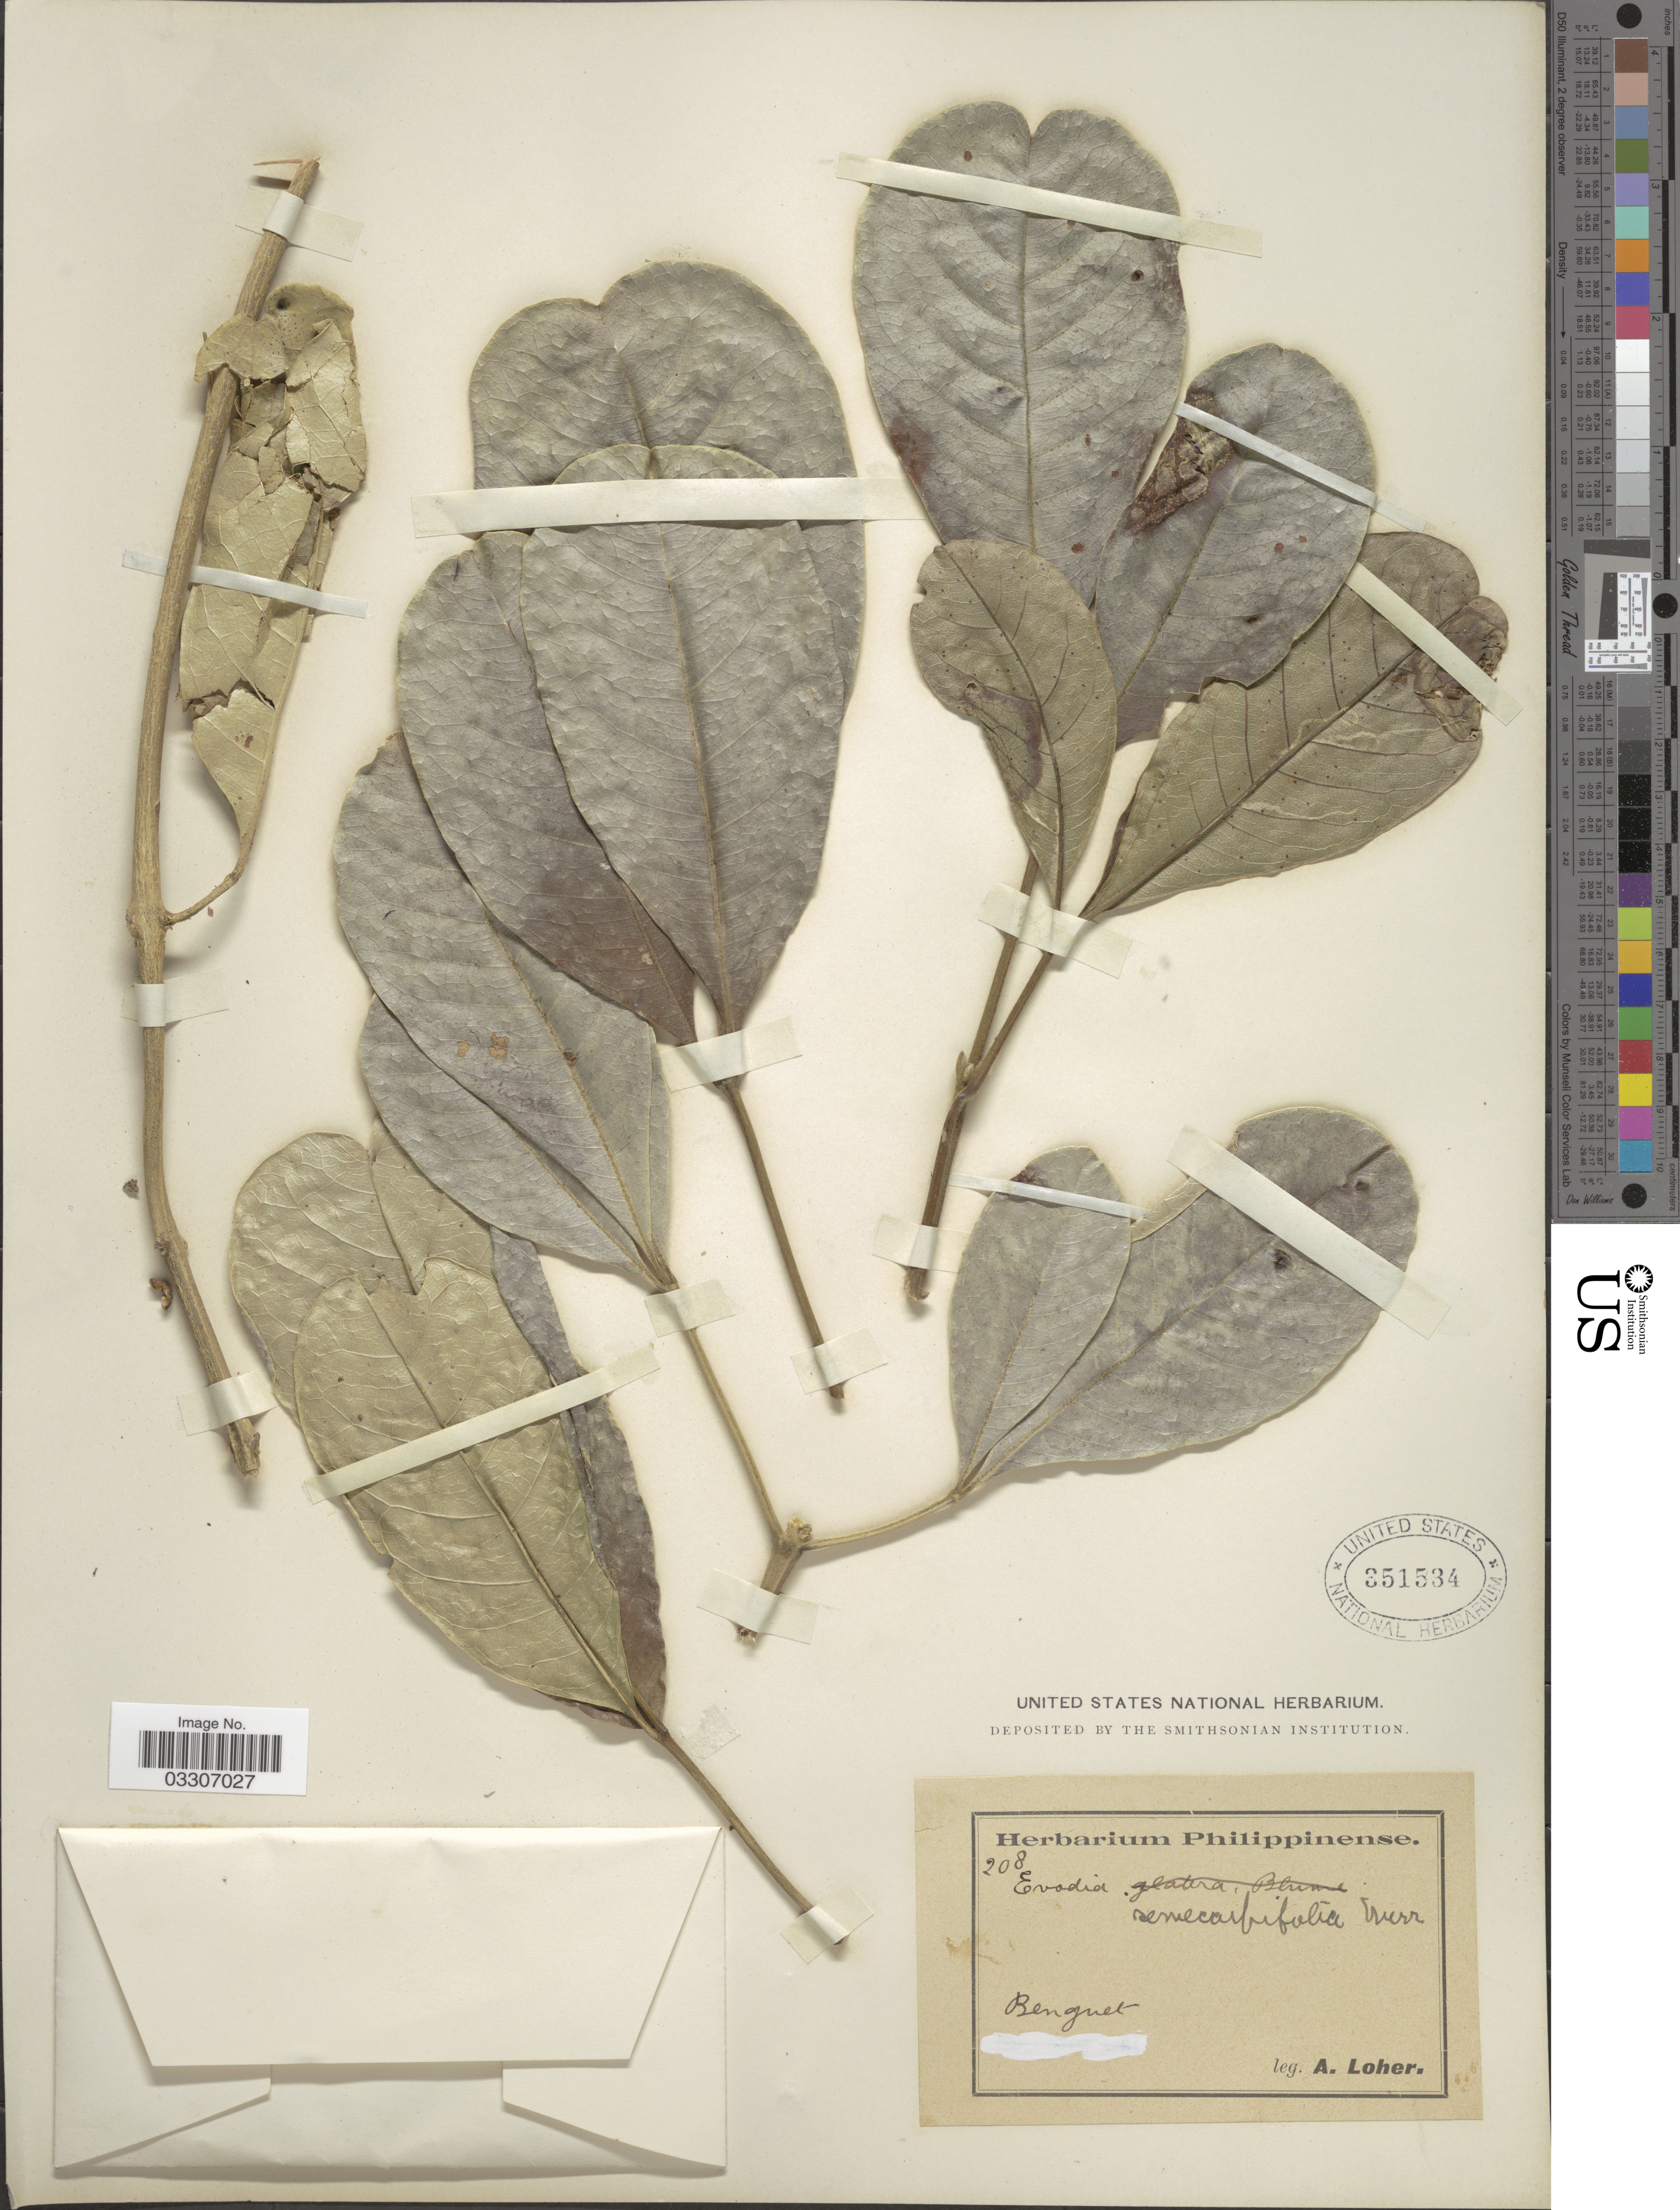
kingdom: Plantae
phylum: Tracheophyta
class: Magnoliopsida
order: Sapindales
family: Rutaceae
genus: Melicope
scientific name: Melicope semecarpifolia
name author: (Merr.) T.G. Hartley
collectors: A. Loher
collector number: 208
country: Philippines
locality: Benguet.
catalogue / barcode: US 351534